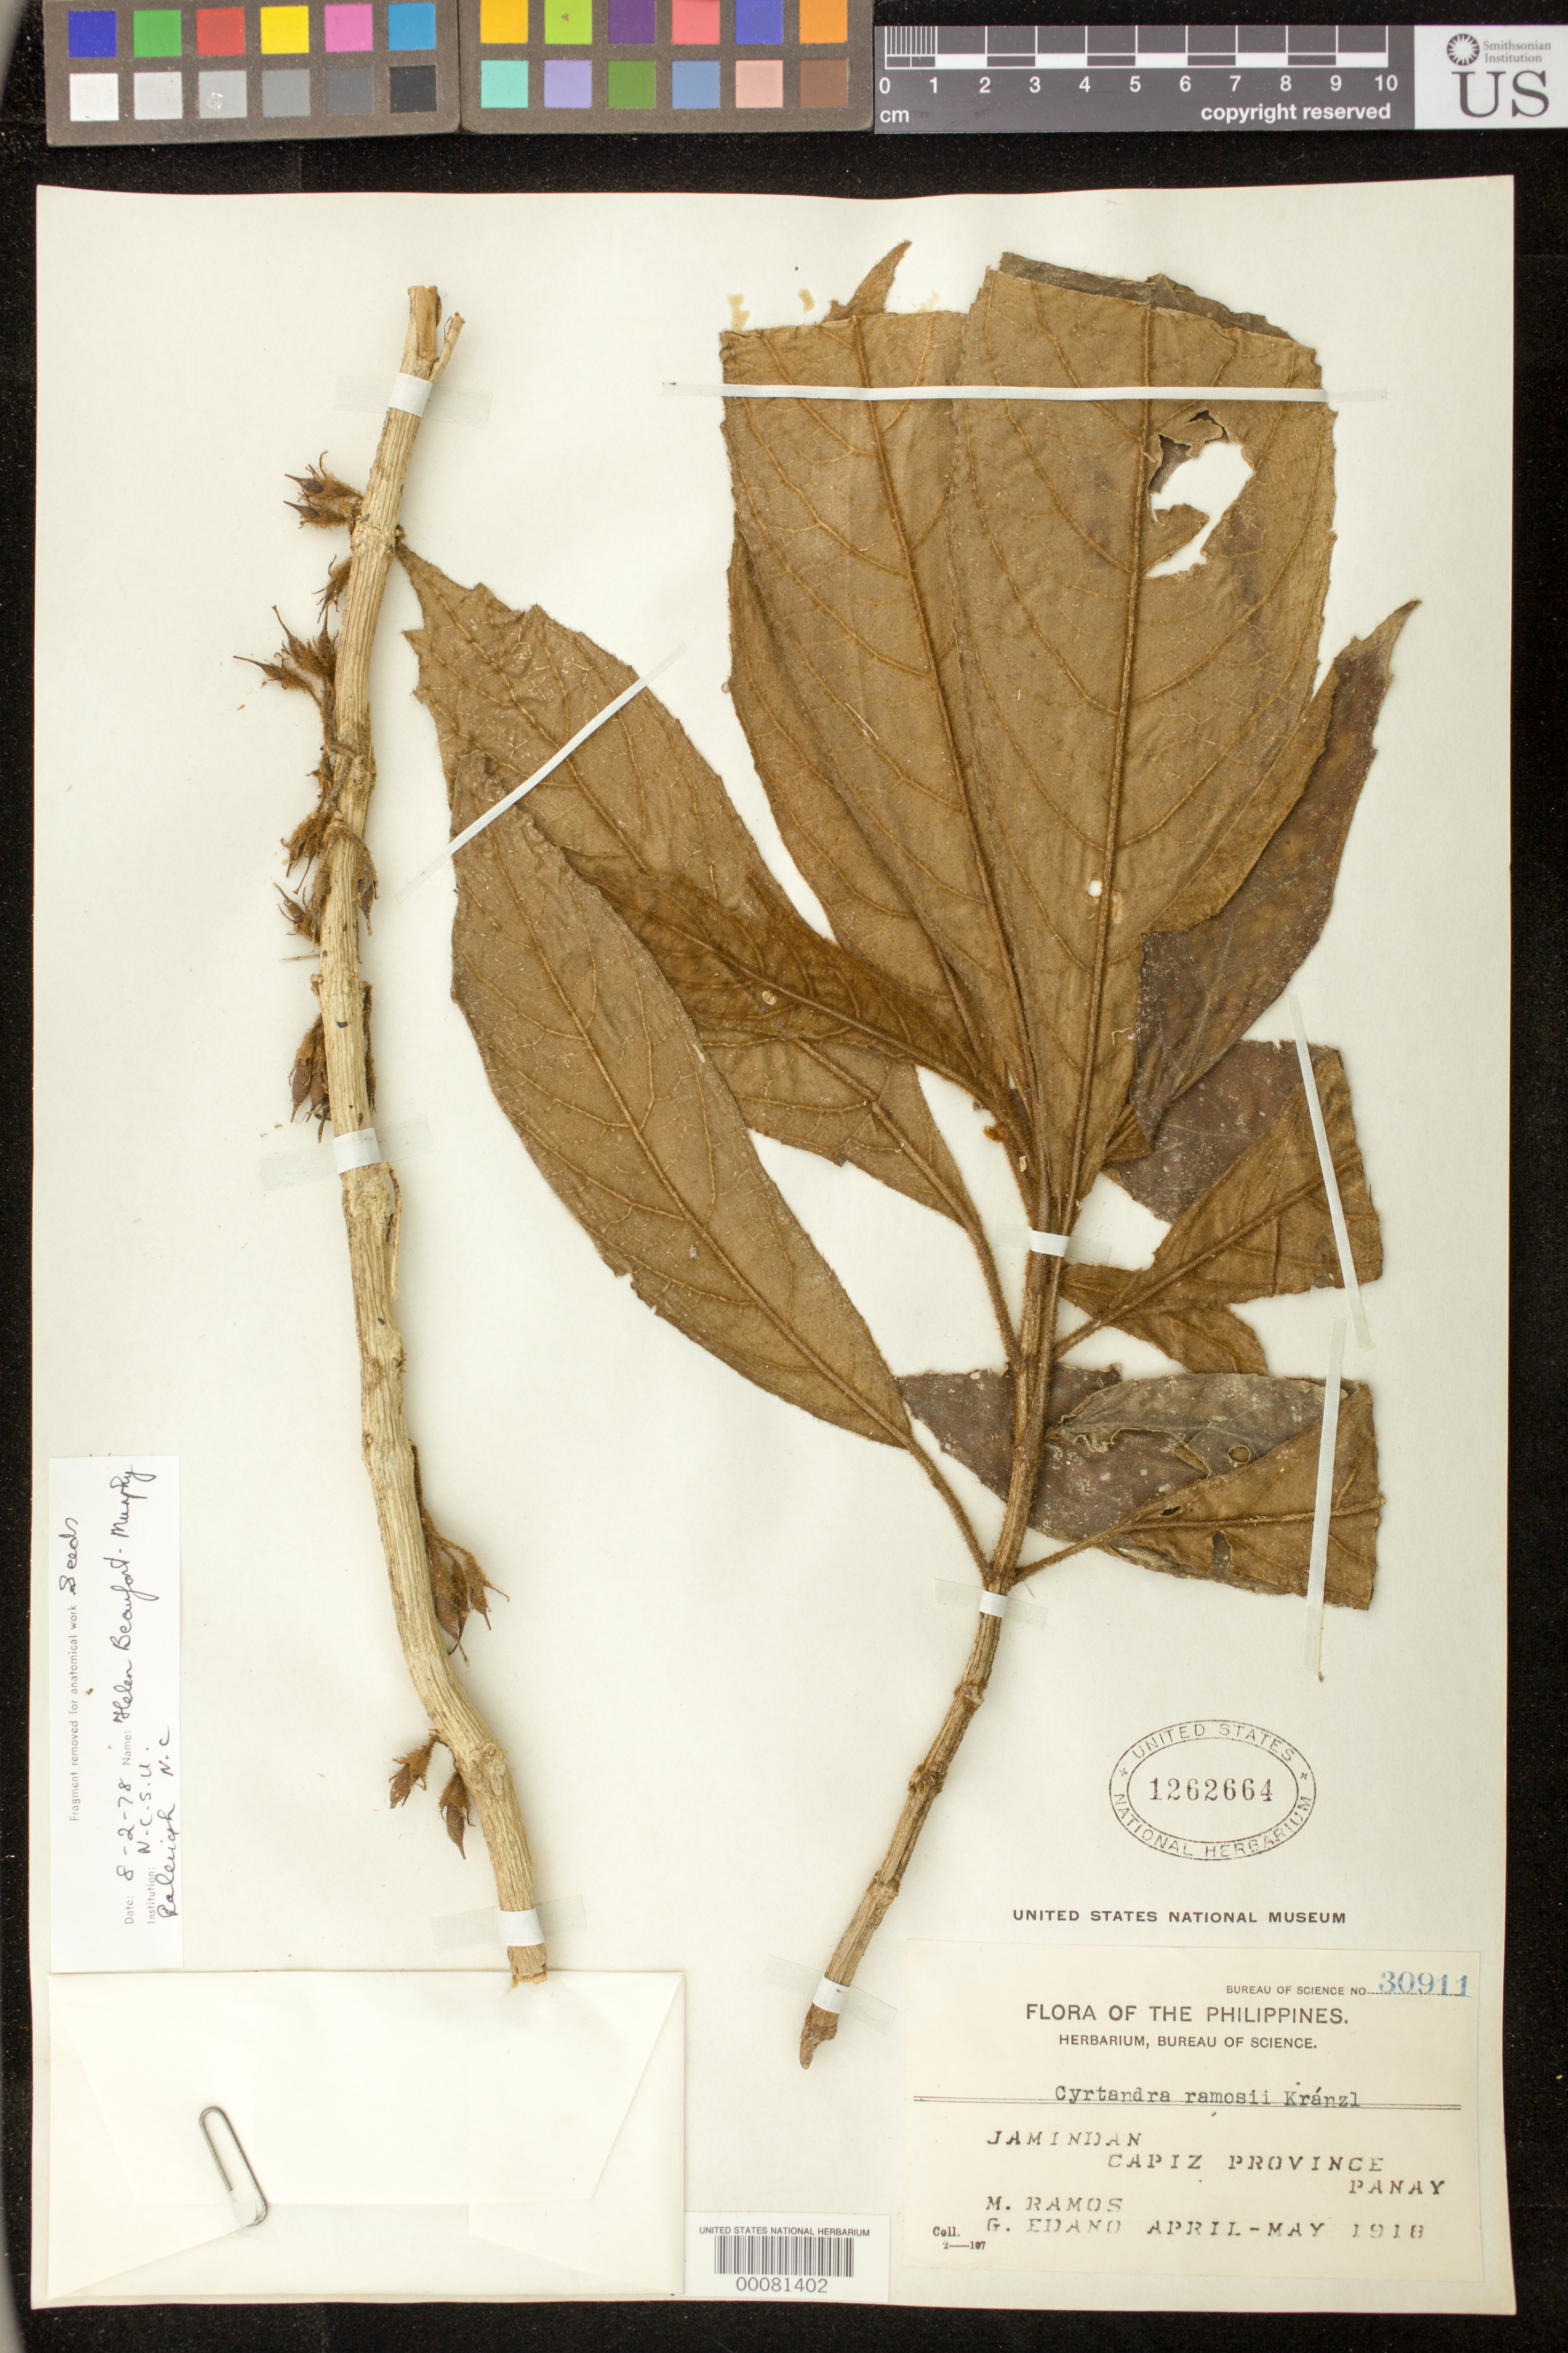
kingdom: Plantae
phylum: Tracheophyta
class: Magnoliopsida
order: Lamiales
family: Gesneriaceae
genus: Cyrtandra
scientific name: Cyrtandra ramosii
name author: Kraenzl.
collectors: M. Ramos & G. E. Edaño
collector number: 30911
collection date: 1918-04/1918-05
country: Philippines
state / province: Western Visayas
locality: Jamindan, Capiz Province, Panay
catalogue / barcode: US 1262664